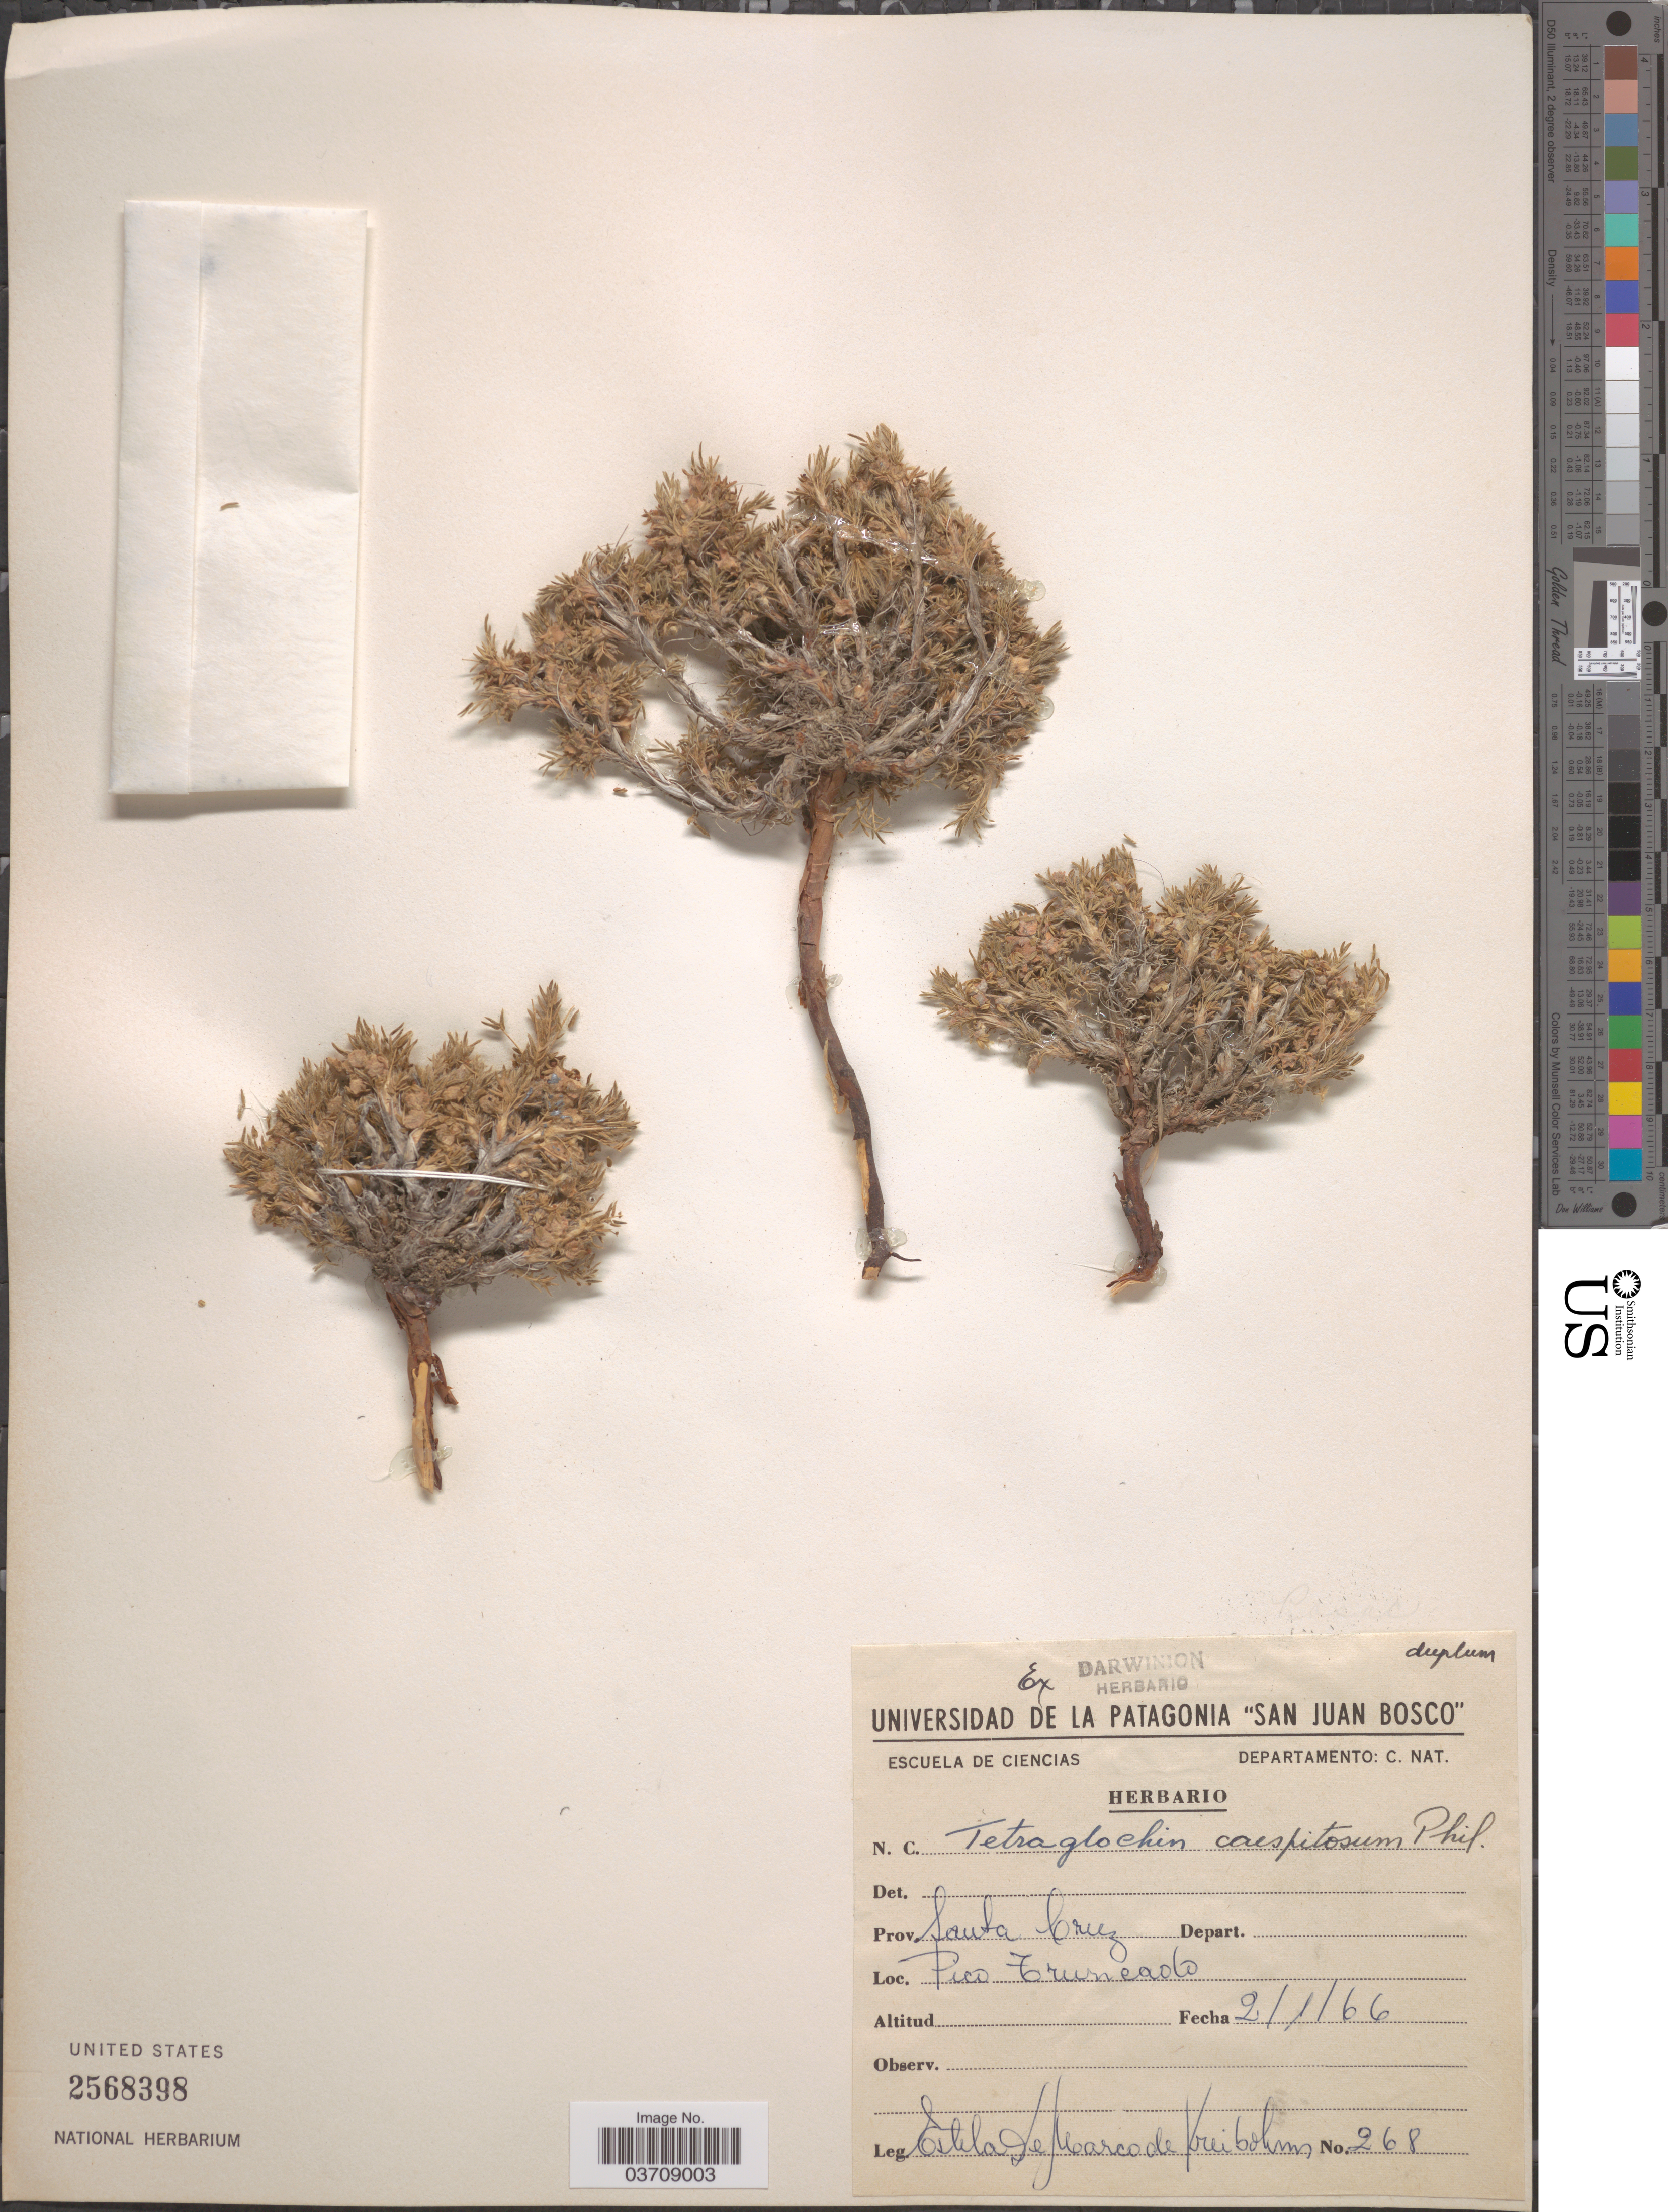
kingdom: Plantae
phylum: Tracheophyta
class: Magnoliopsida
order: Rosales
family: Rosaceae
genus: Tetraglochin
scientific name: Tetraglochin cristatum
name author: Rothm.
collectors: E. Kreibohm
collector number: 268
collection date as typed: Transcribed d/m/y: 2/1/66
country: Argentina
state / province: Santa Cruz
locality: Pico Truncado.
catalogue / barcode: US 2568398